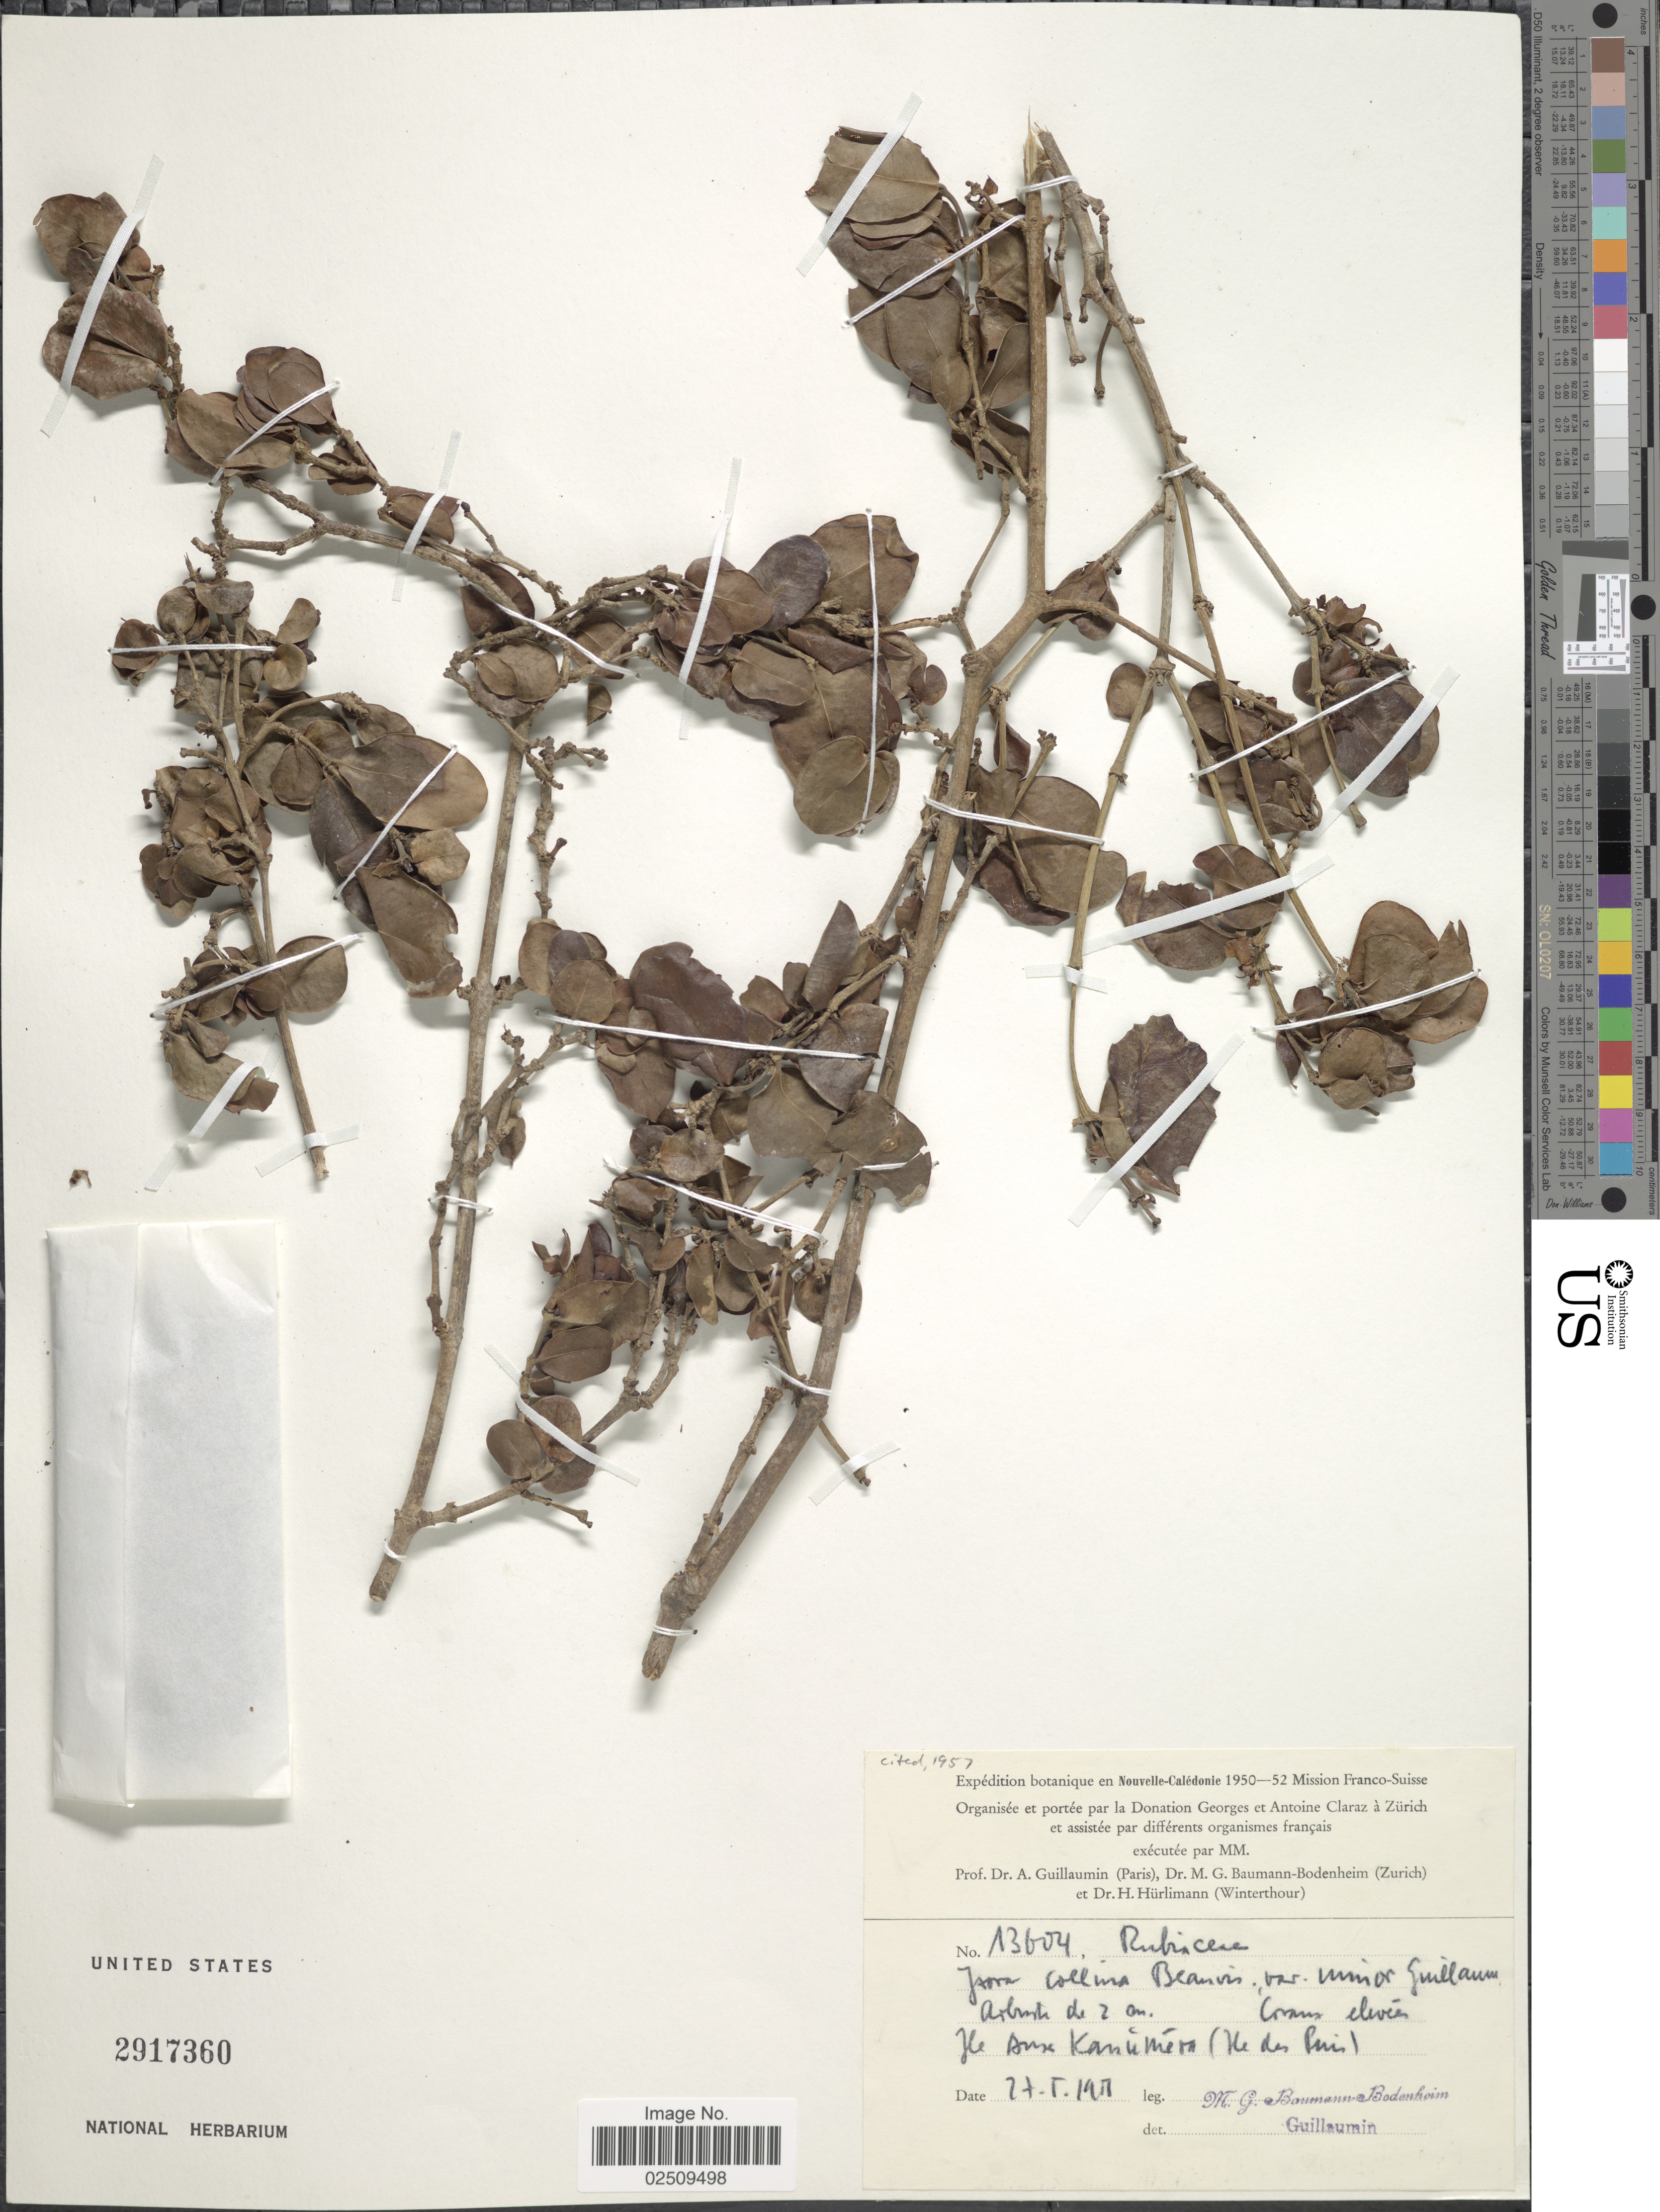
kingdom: Plantae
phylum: Tracheophyta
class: Magnoliopsida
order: Gentianales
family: Rubiaceae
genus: Ixora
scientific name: Ixora collina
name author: (Montrouz.) Beauvis.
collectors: M. G. Baumann-Bodenheim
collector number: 13604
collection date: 1950-05-24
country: New Caledonia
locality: Ile [illegible text] Karsuméra (Ile des Pines)[interpreted]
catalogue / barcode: US 2917360